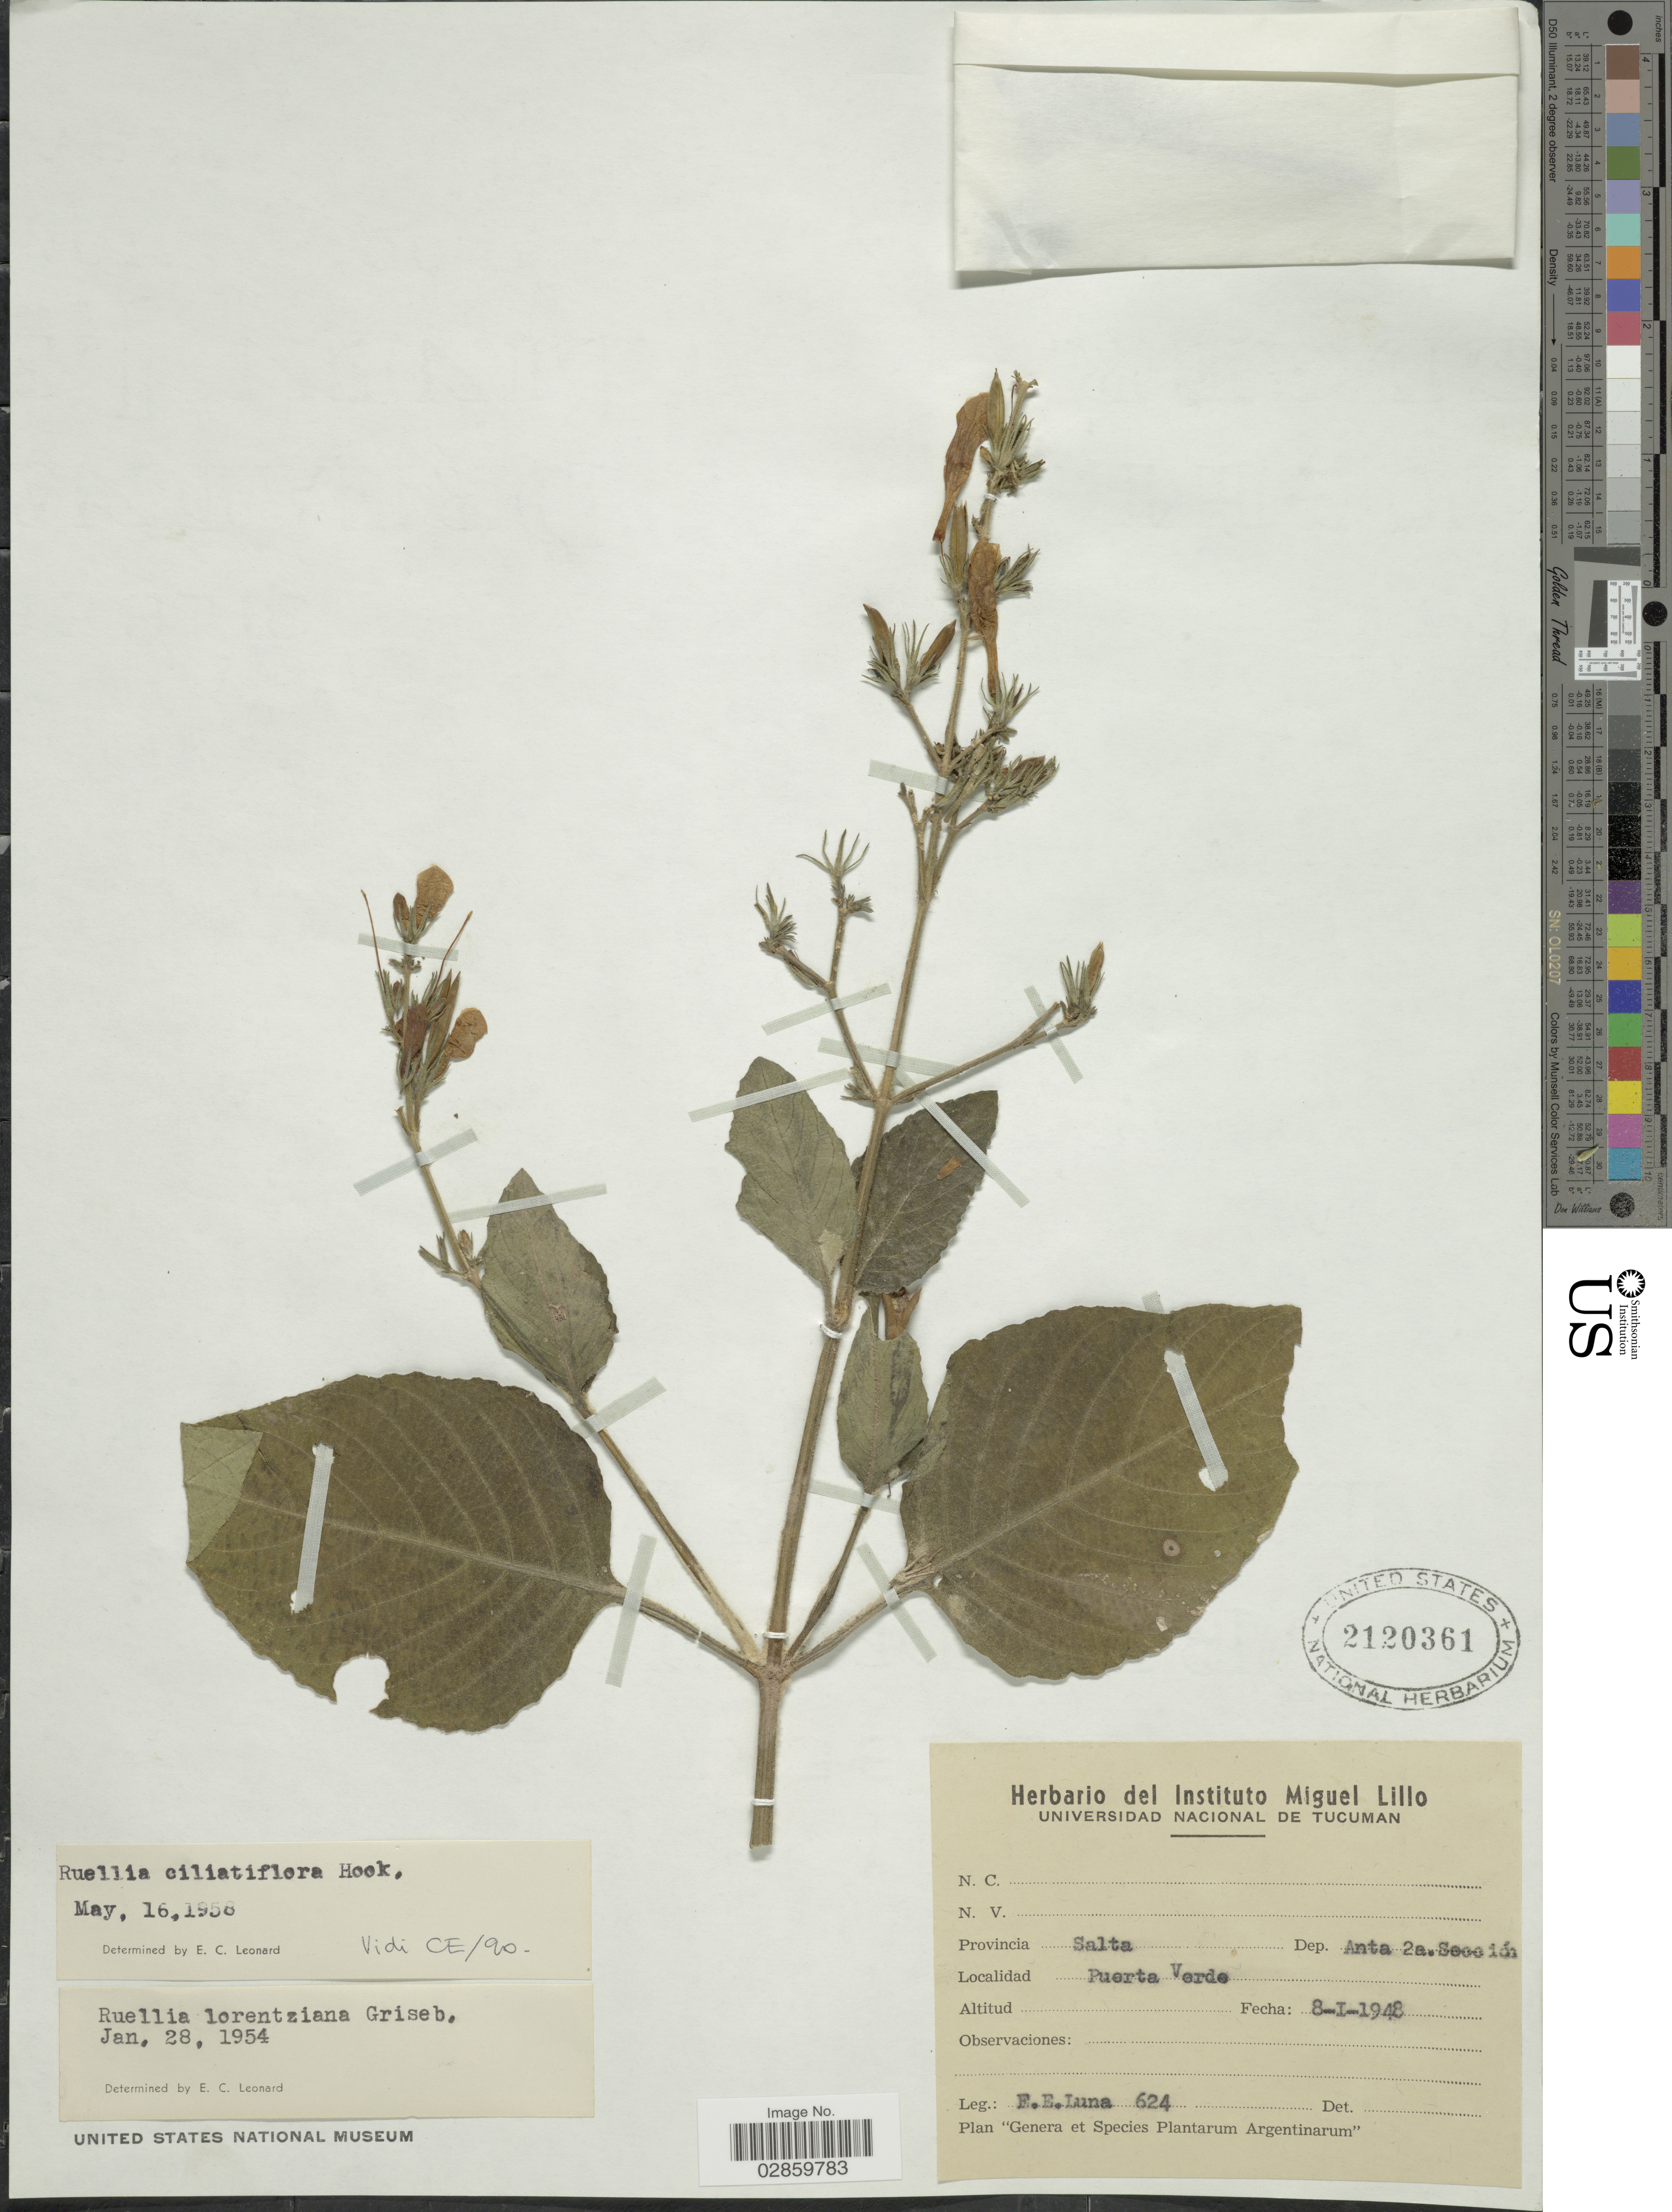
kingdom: Plantae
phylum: Tracheophyta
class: Magnoliopsida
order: Lamiales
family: Acanthaceae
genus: Ruellia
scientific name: Ruellia ciliatiflora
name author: Hook.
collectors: F. E. Luna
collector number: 624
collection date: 1948-01-08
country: Argentina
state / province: Salta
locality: Puerta Verde. Dep. Anta 2a. Sección.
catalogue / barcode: US 2120361